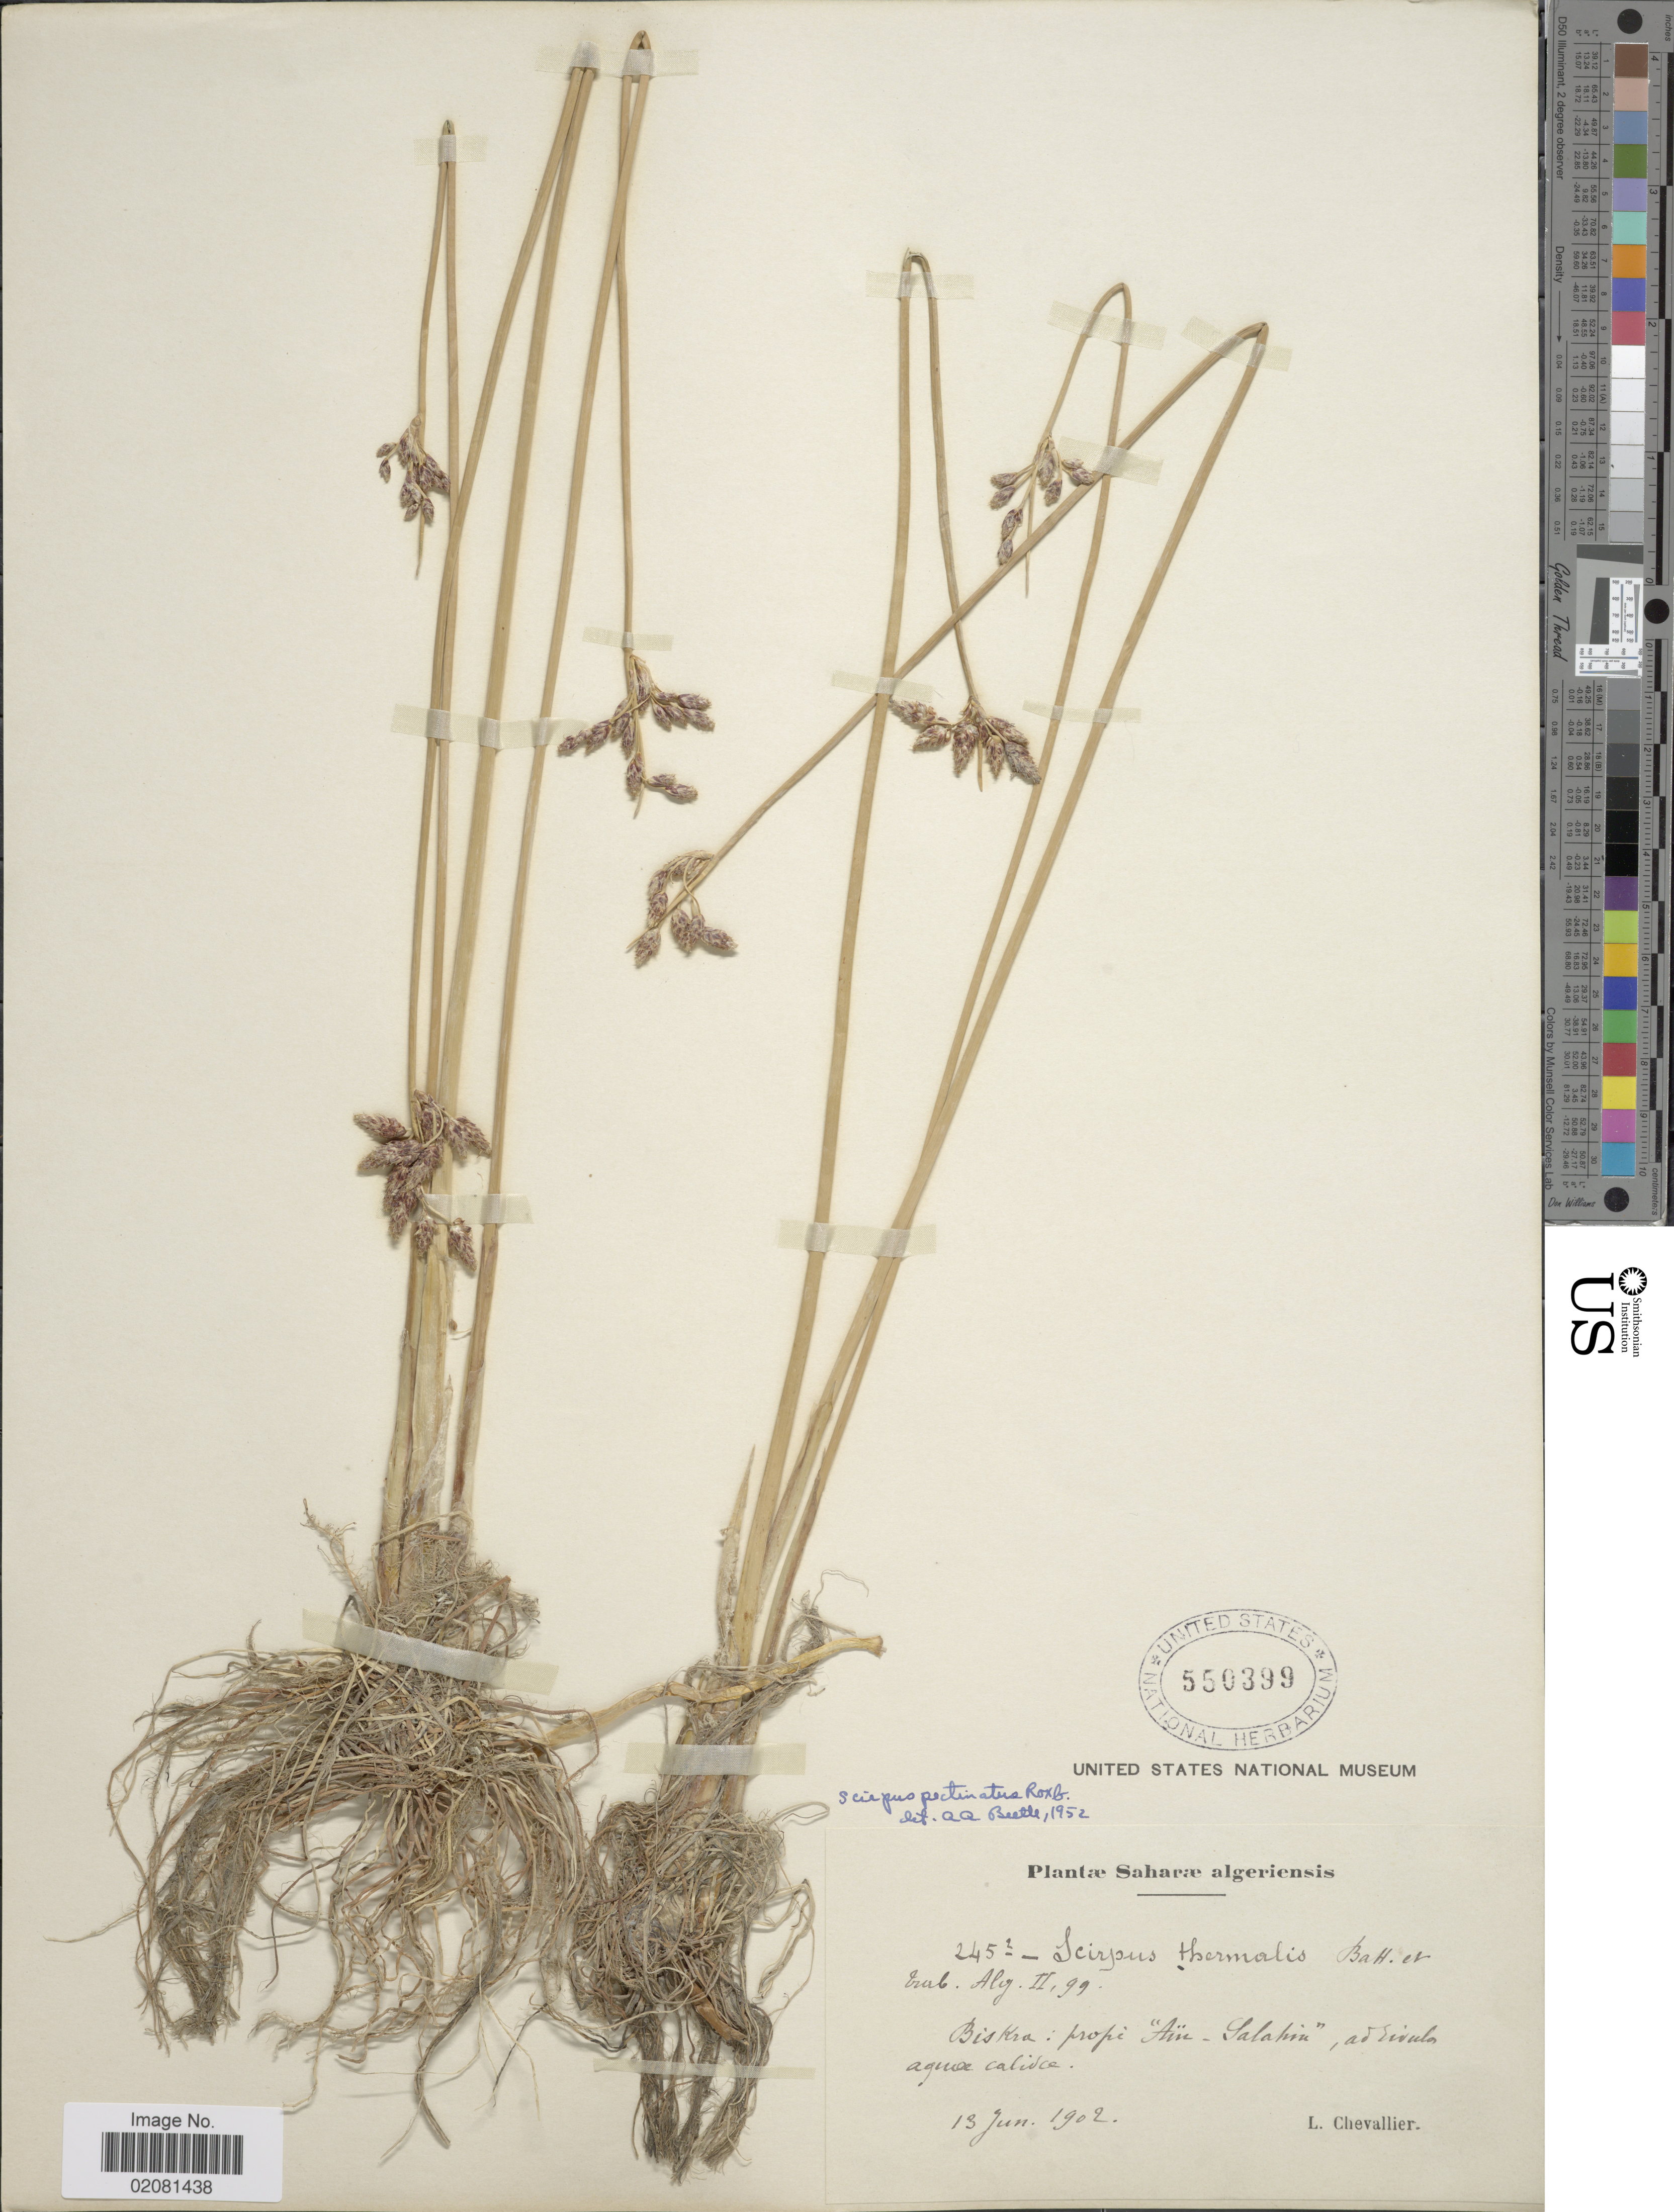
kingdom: Plantae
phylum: Tracheophyta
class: Liliopsida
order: Poales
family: Cyperaceae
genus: Schoenoplectus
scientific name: Schoenoplectus subulatus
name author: (Vahl)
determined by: Strong, Mark T., (BOT), Smithsonian Institution - National Museum of Natural History (UNITED STATES)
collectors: L. Chevallier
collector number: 245/2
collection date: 1902-06-13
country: Algeria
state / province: Biskra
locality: Saharæ algeriensis. Biskra: prope "Aïn-Salahin", ad rivules agua calidce. [interpreted]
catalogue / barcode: US 550399